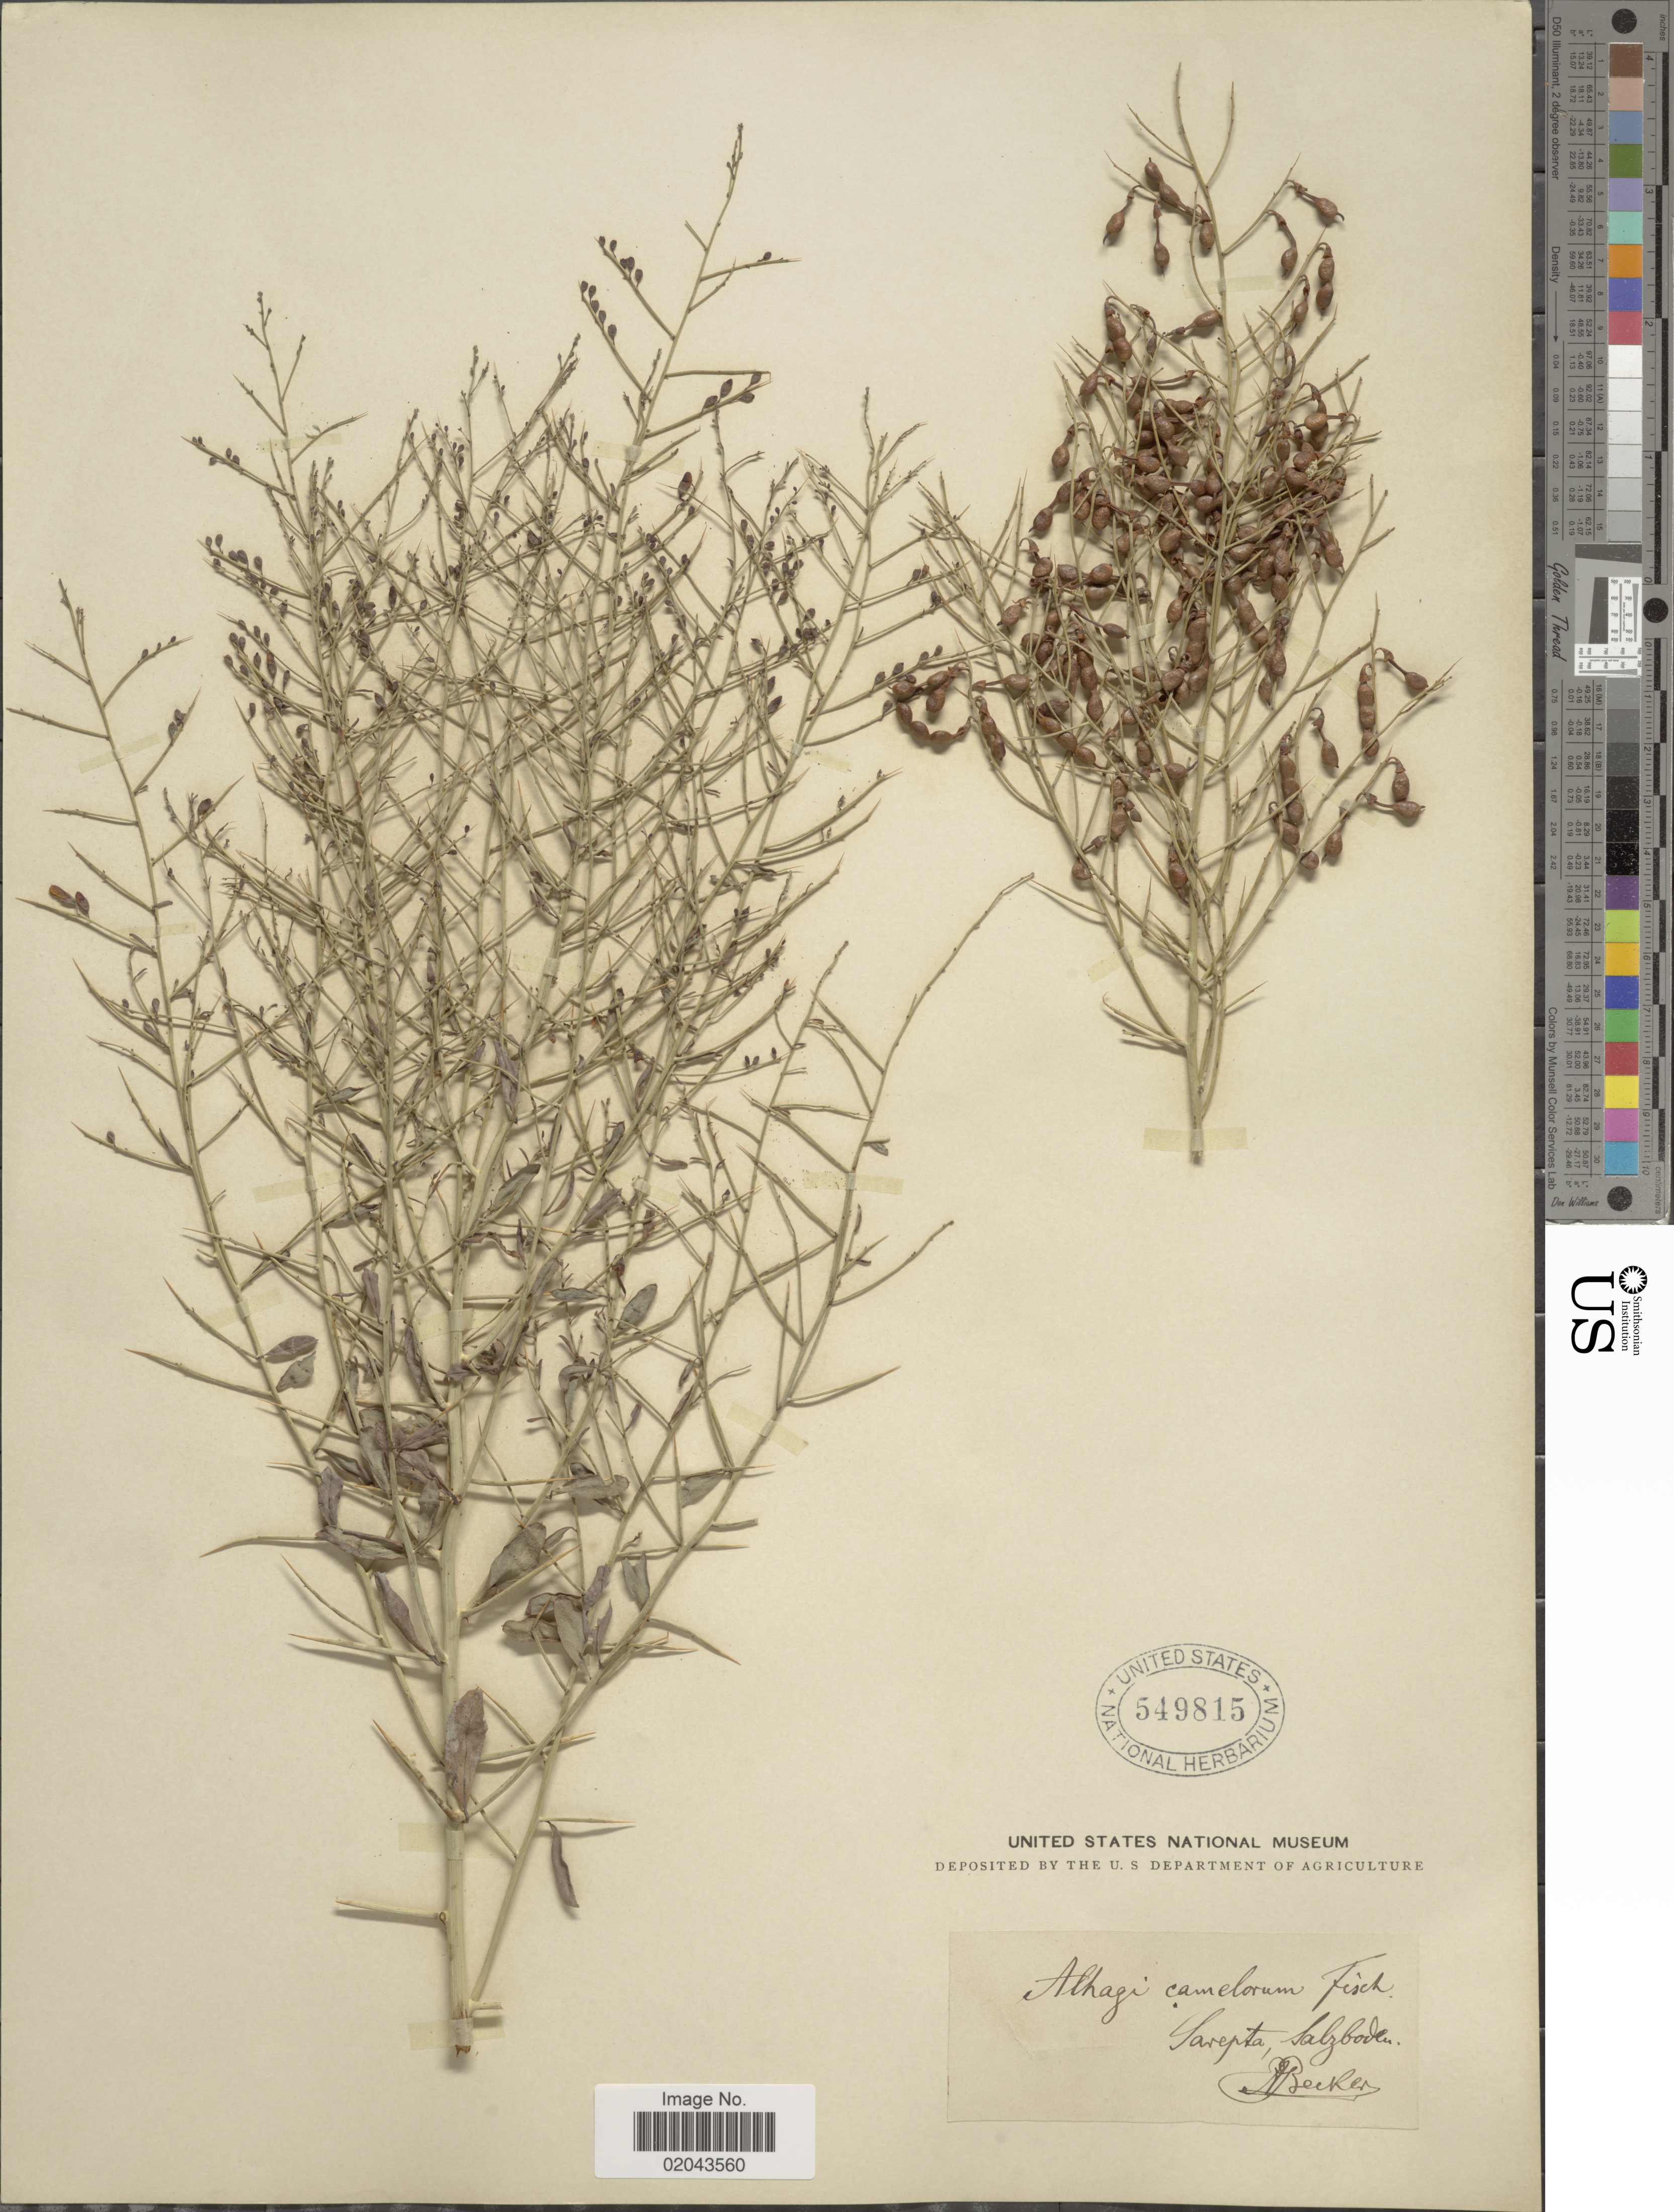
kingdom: Plantae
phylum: Tracheophyta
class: Magnoliopsida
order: Fabales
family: Fabaceae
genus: Alhagi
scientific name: Alhagi camelorum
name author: Fisch.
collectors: A. Becker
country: Russian Federation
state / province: Volgograd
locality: Sarepta, Salzboden.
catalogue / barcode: US 549815